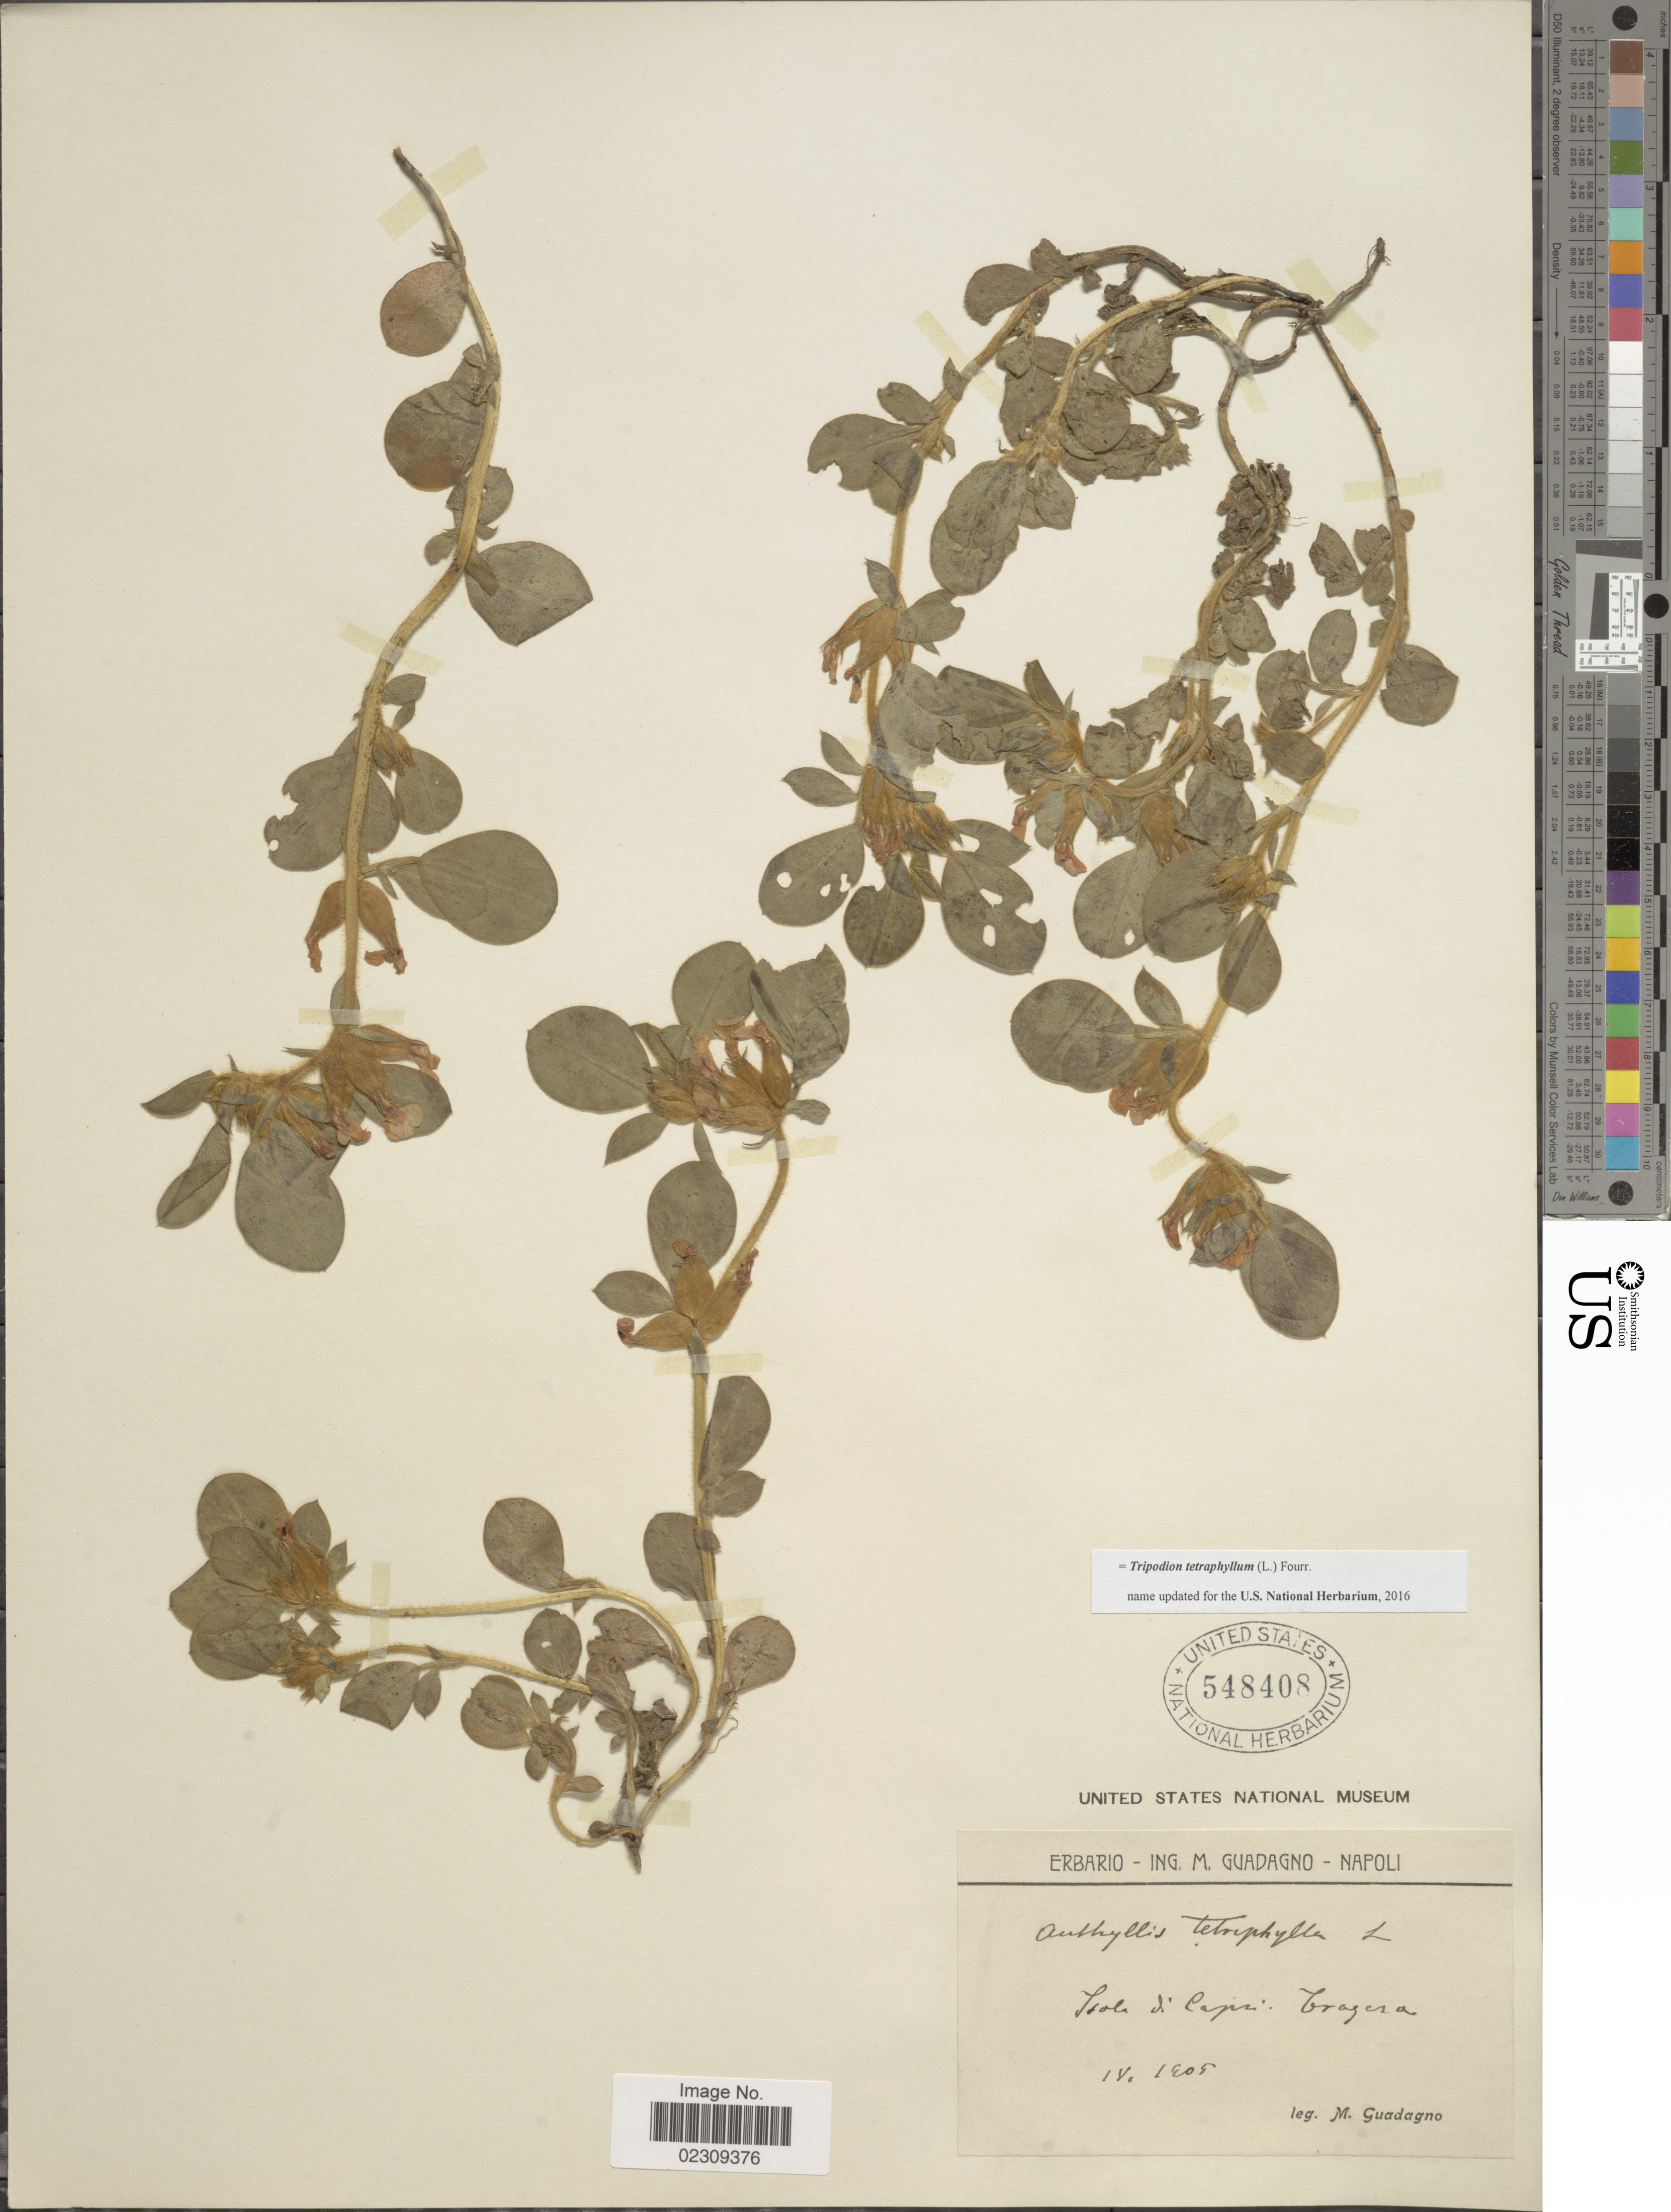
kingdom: Plantae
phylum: Tracheophyta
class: Magnoliopsida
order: Fabales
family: Fabaceae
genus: Tripodion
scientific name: Tripodion tetraphyllum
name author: (L.) Fourr.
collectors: M. Guadagno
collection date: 1905-04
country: Italy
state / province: Campania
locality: Isola di Capri, Tragara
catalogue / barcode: US 548408